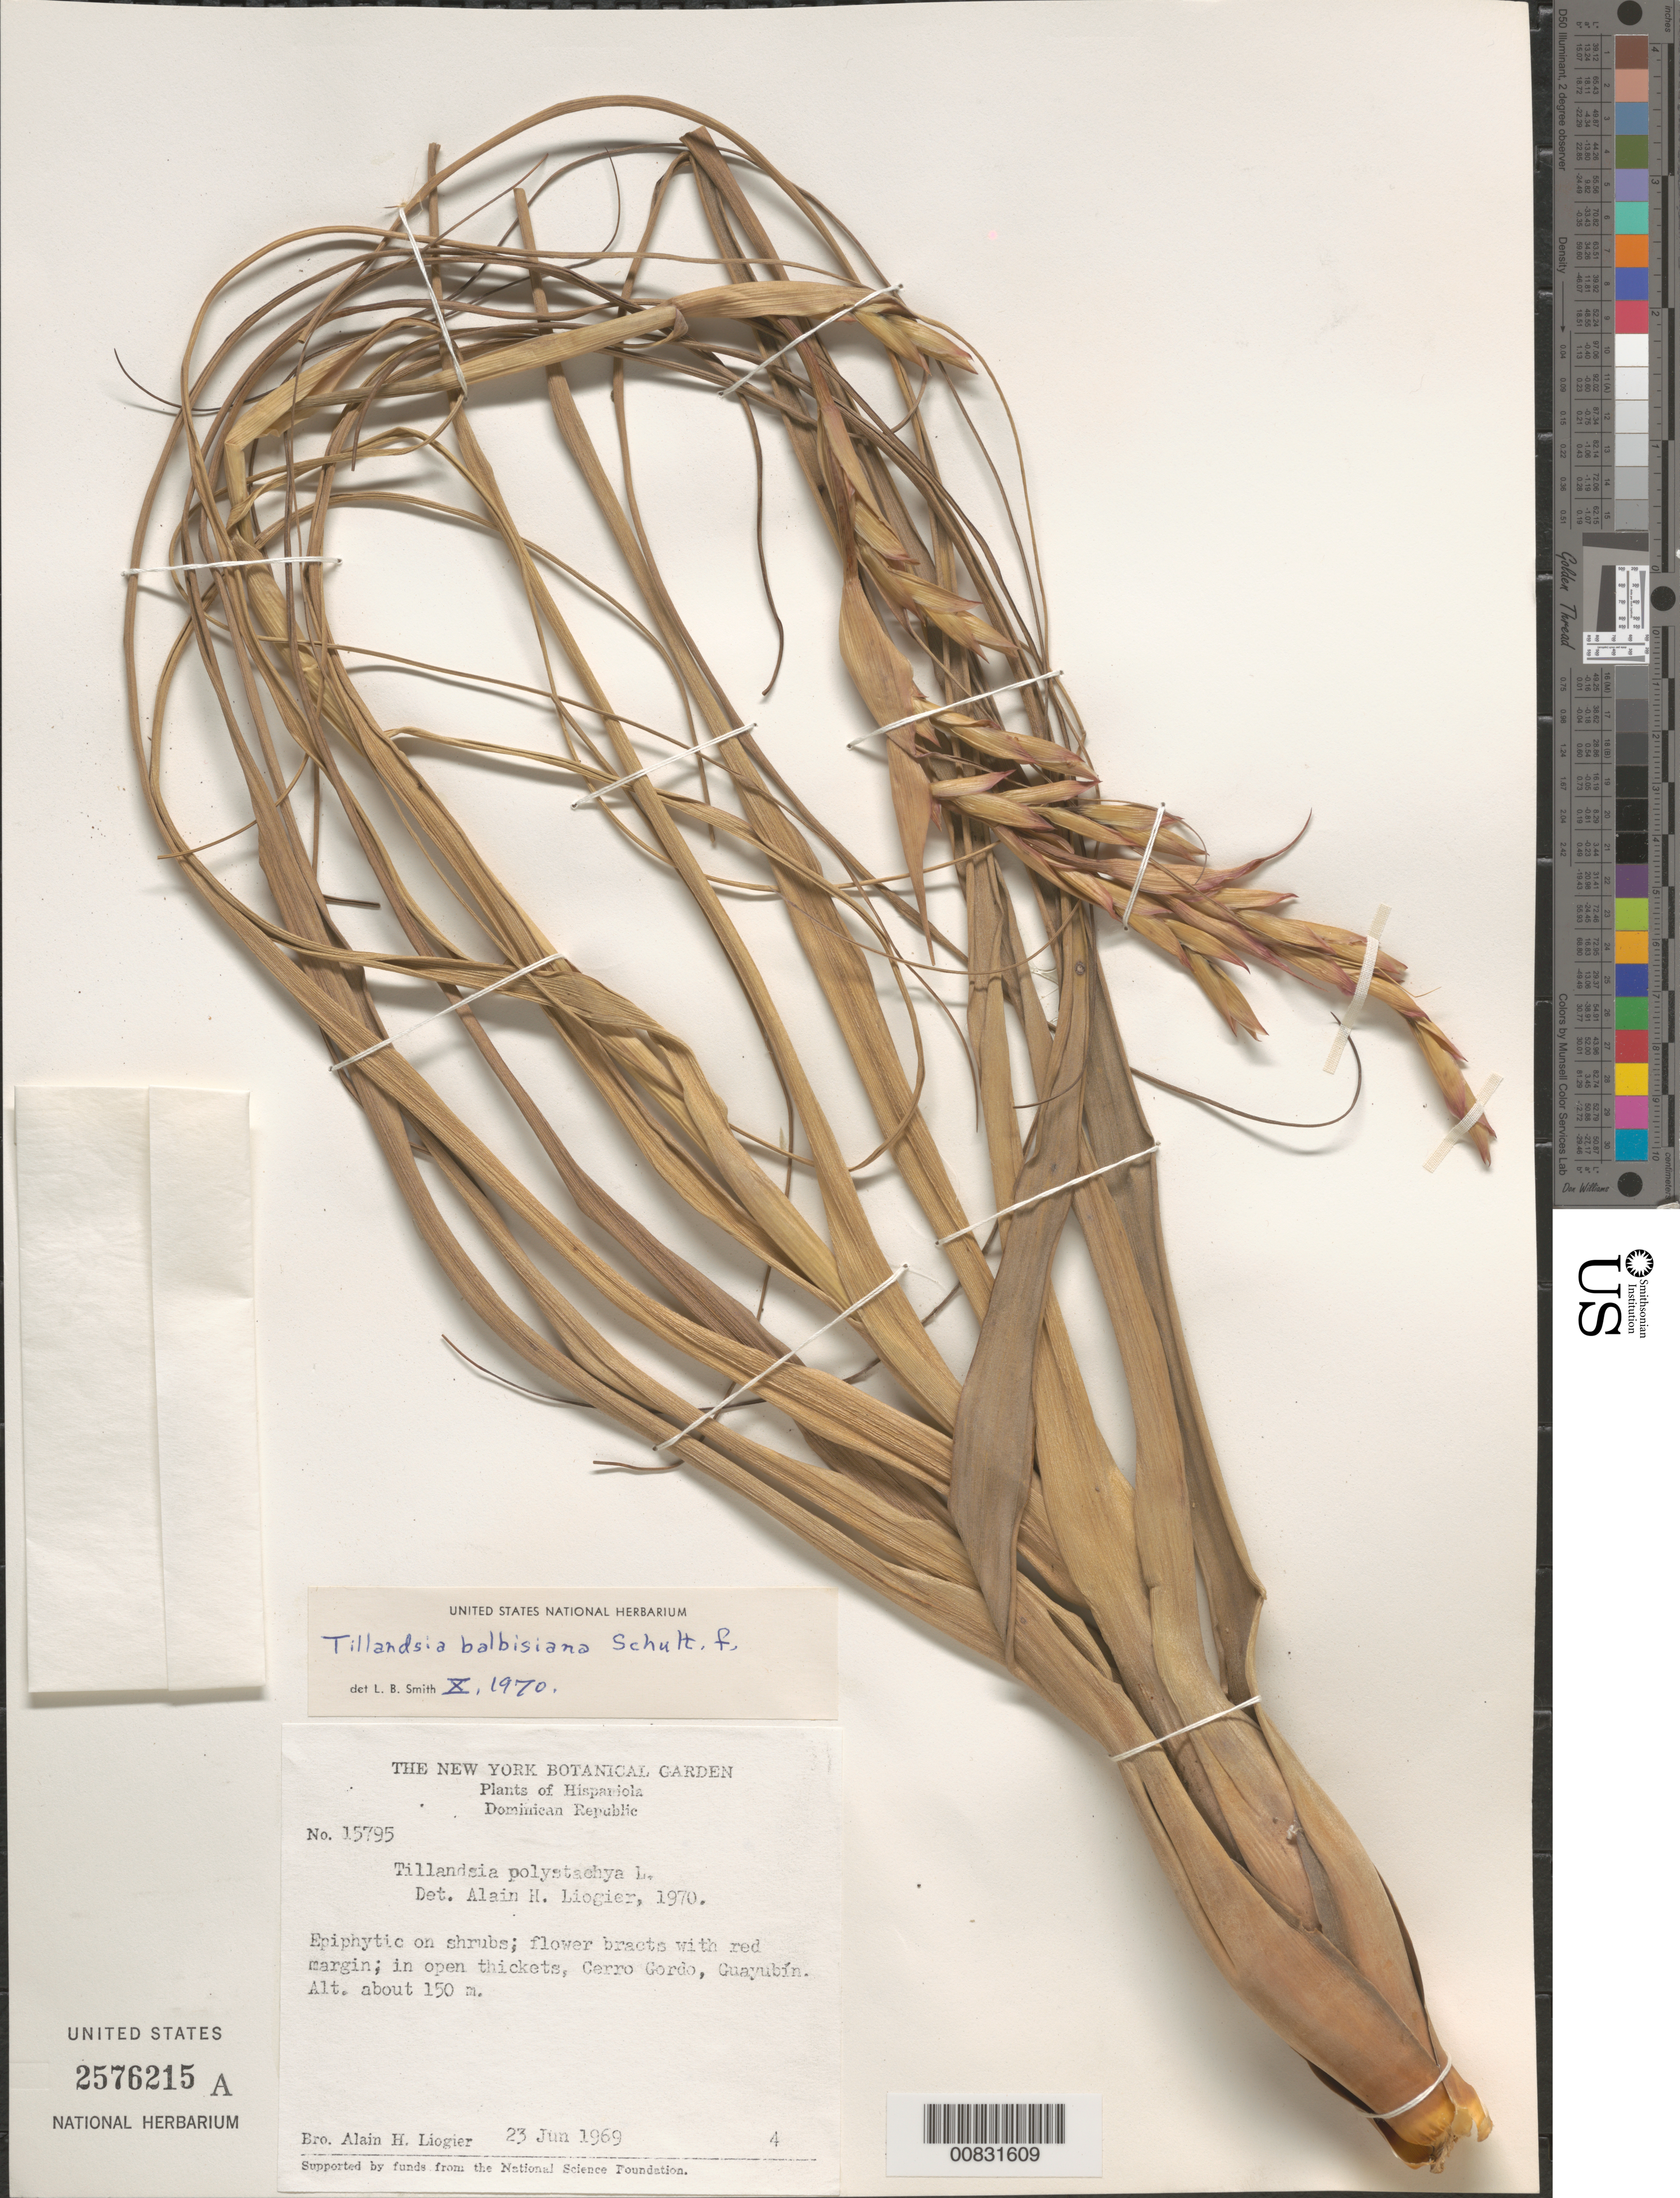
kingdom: Plantae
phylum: Tracheophyta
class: Liliopsida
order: Poales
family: Bromeliaceae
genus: Tillandsia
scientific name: Tillandsia balbisiana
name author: Schult. f.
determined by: Smith, Lyman B., (US), NMNH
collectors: A. H. Liogier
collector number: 15795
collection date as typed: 23 Jun 1969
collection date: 1969-06-23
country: Dominican Republic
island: Hispaniola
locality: Cerro Gordo, Guayubín.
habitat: On shrubs in open thickets.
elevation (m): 150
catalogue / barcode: US 2576215A